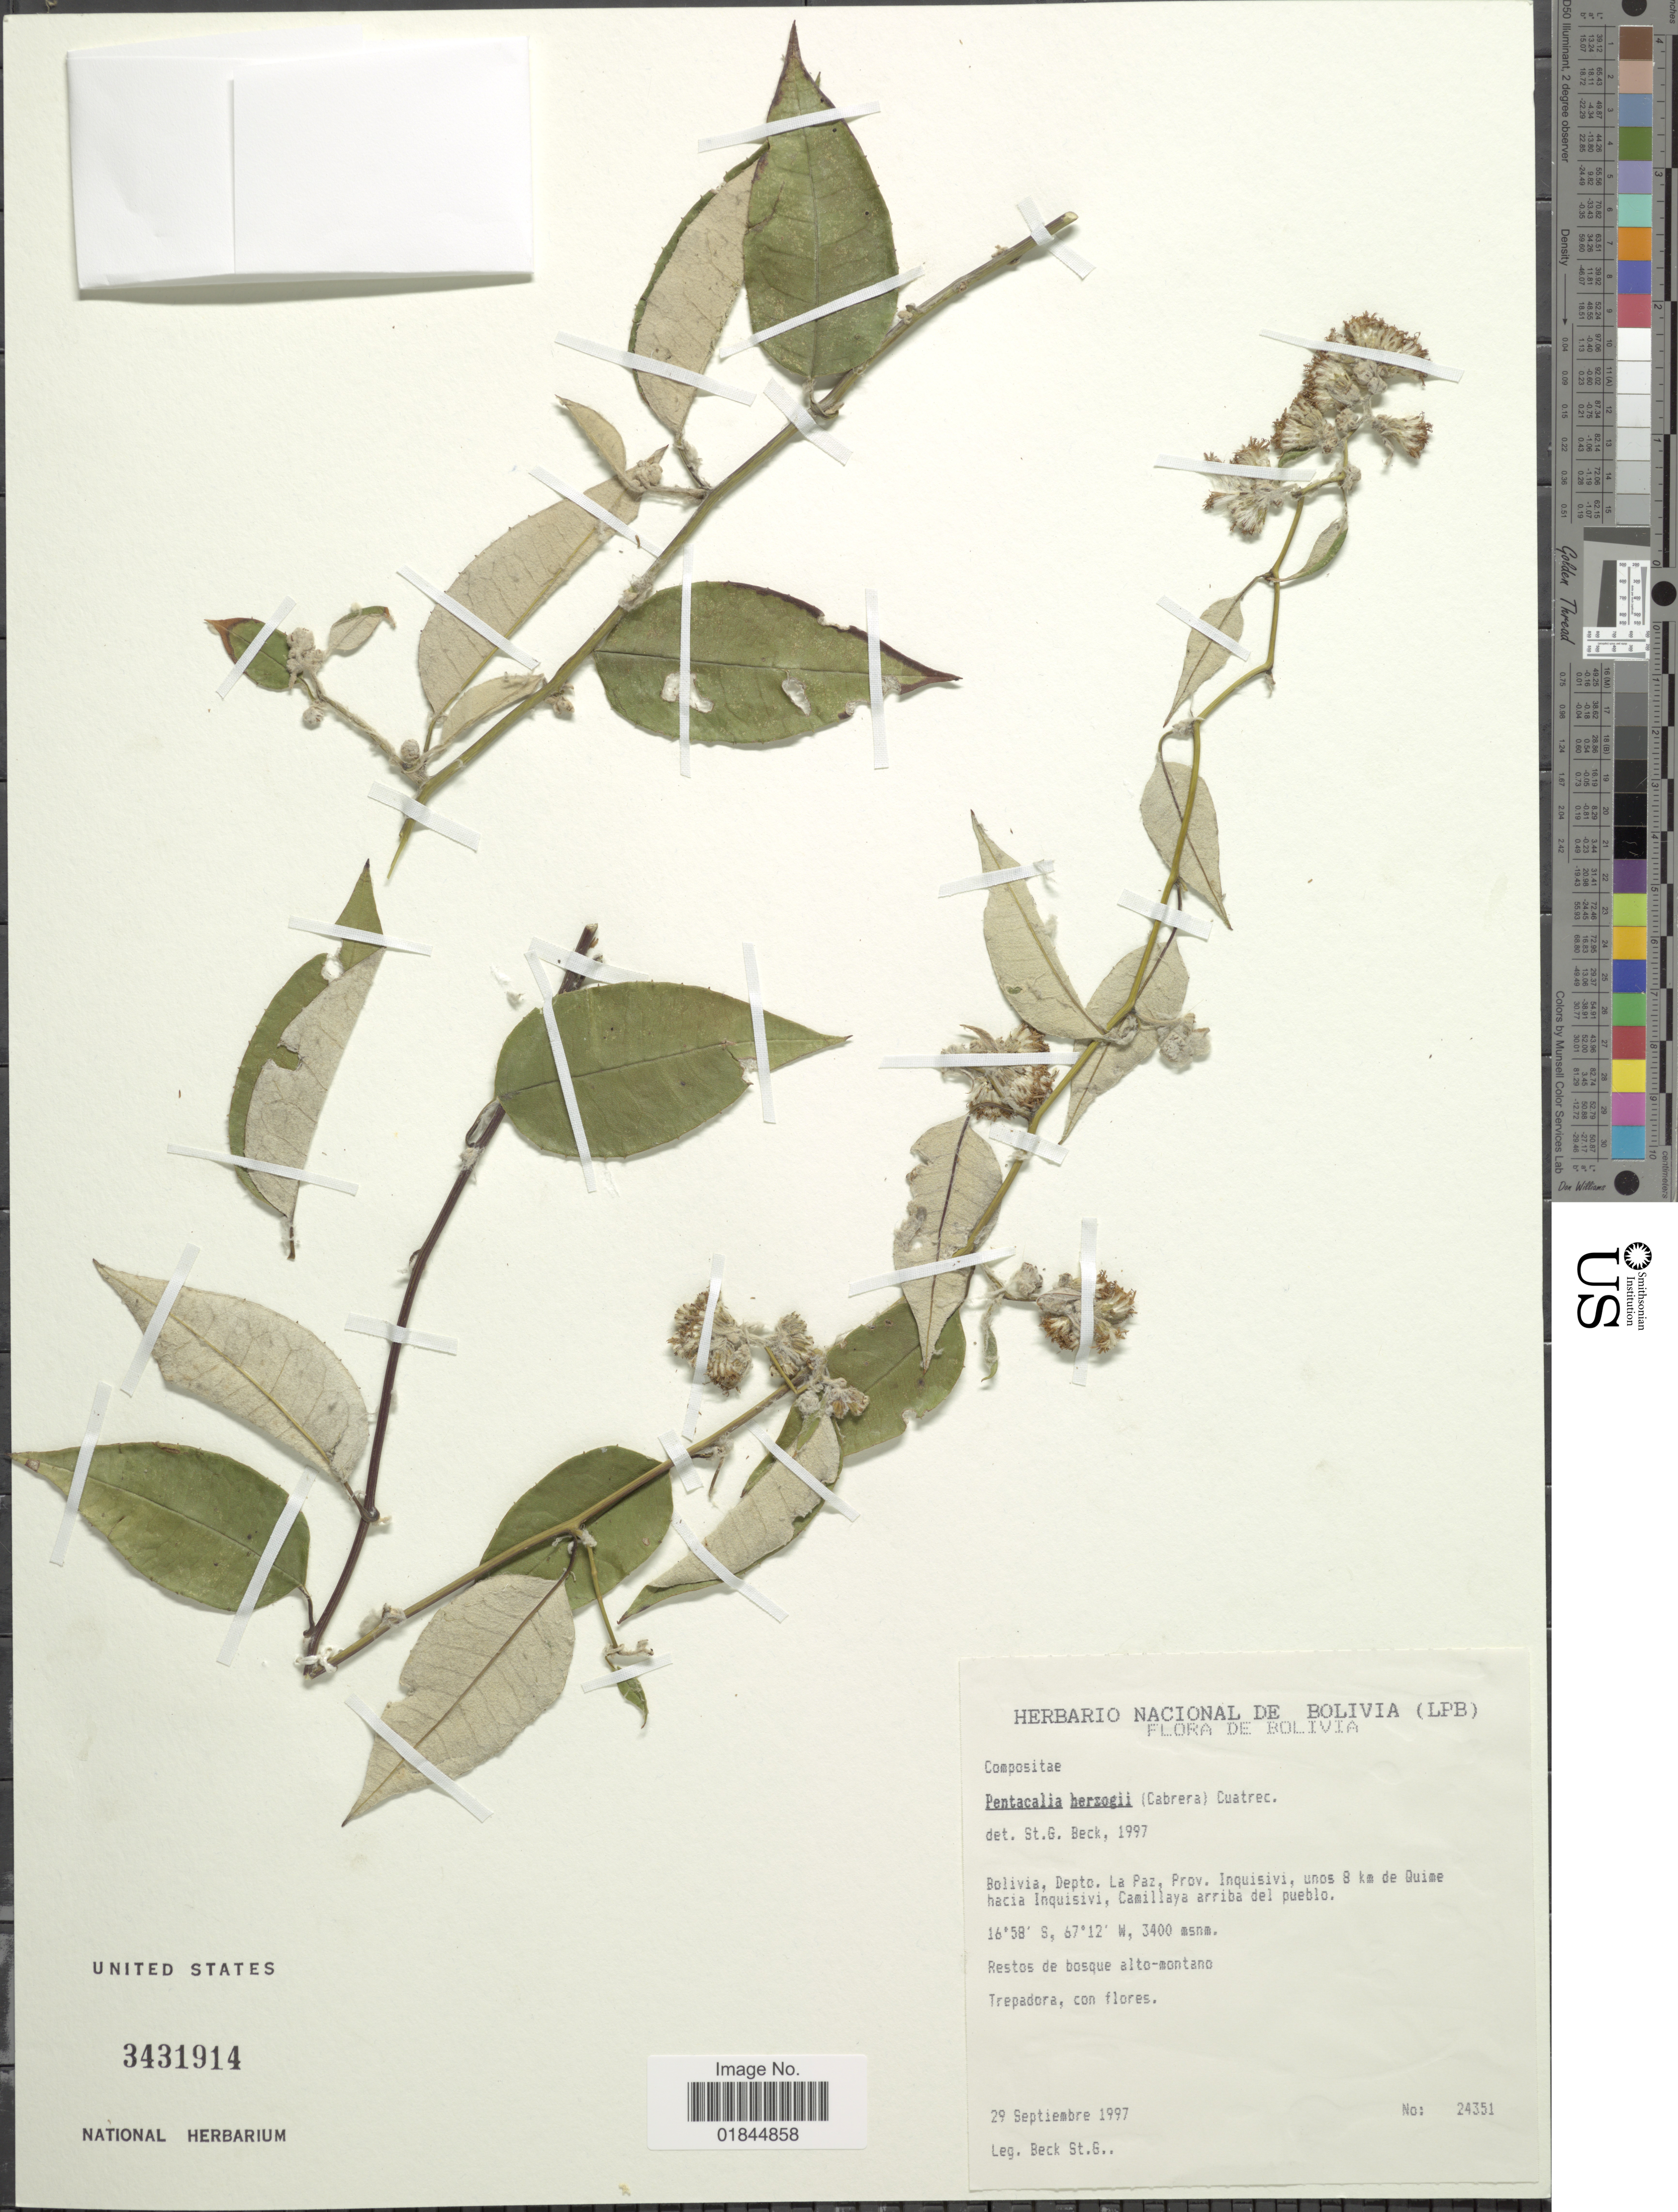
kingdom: Plantae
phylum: Tracheophyta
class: Magnoliopsida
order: Asterales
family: Asteraceae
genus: Pentacalia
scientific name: Pentacalia herzogii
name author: (Cabrera) Cuatrec.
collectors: S. G. Beck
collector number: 24351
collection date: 1997-09-29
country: Bolivia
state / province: La Paz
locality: Depto. La Paz, Prov. Inquisivi, unos 8 km de Quime hacia Inquisivi, Camillaya arriba del peublo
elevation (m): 3400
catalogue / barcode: US 3431914